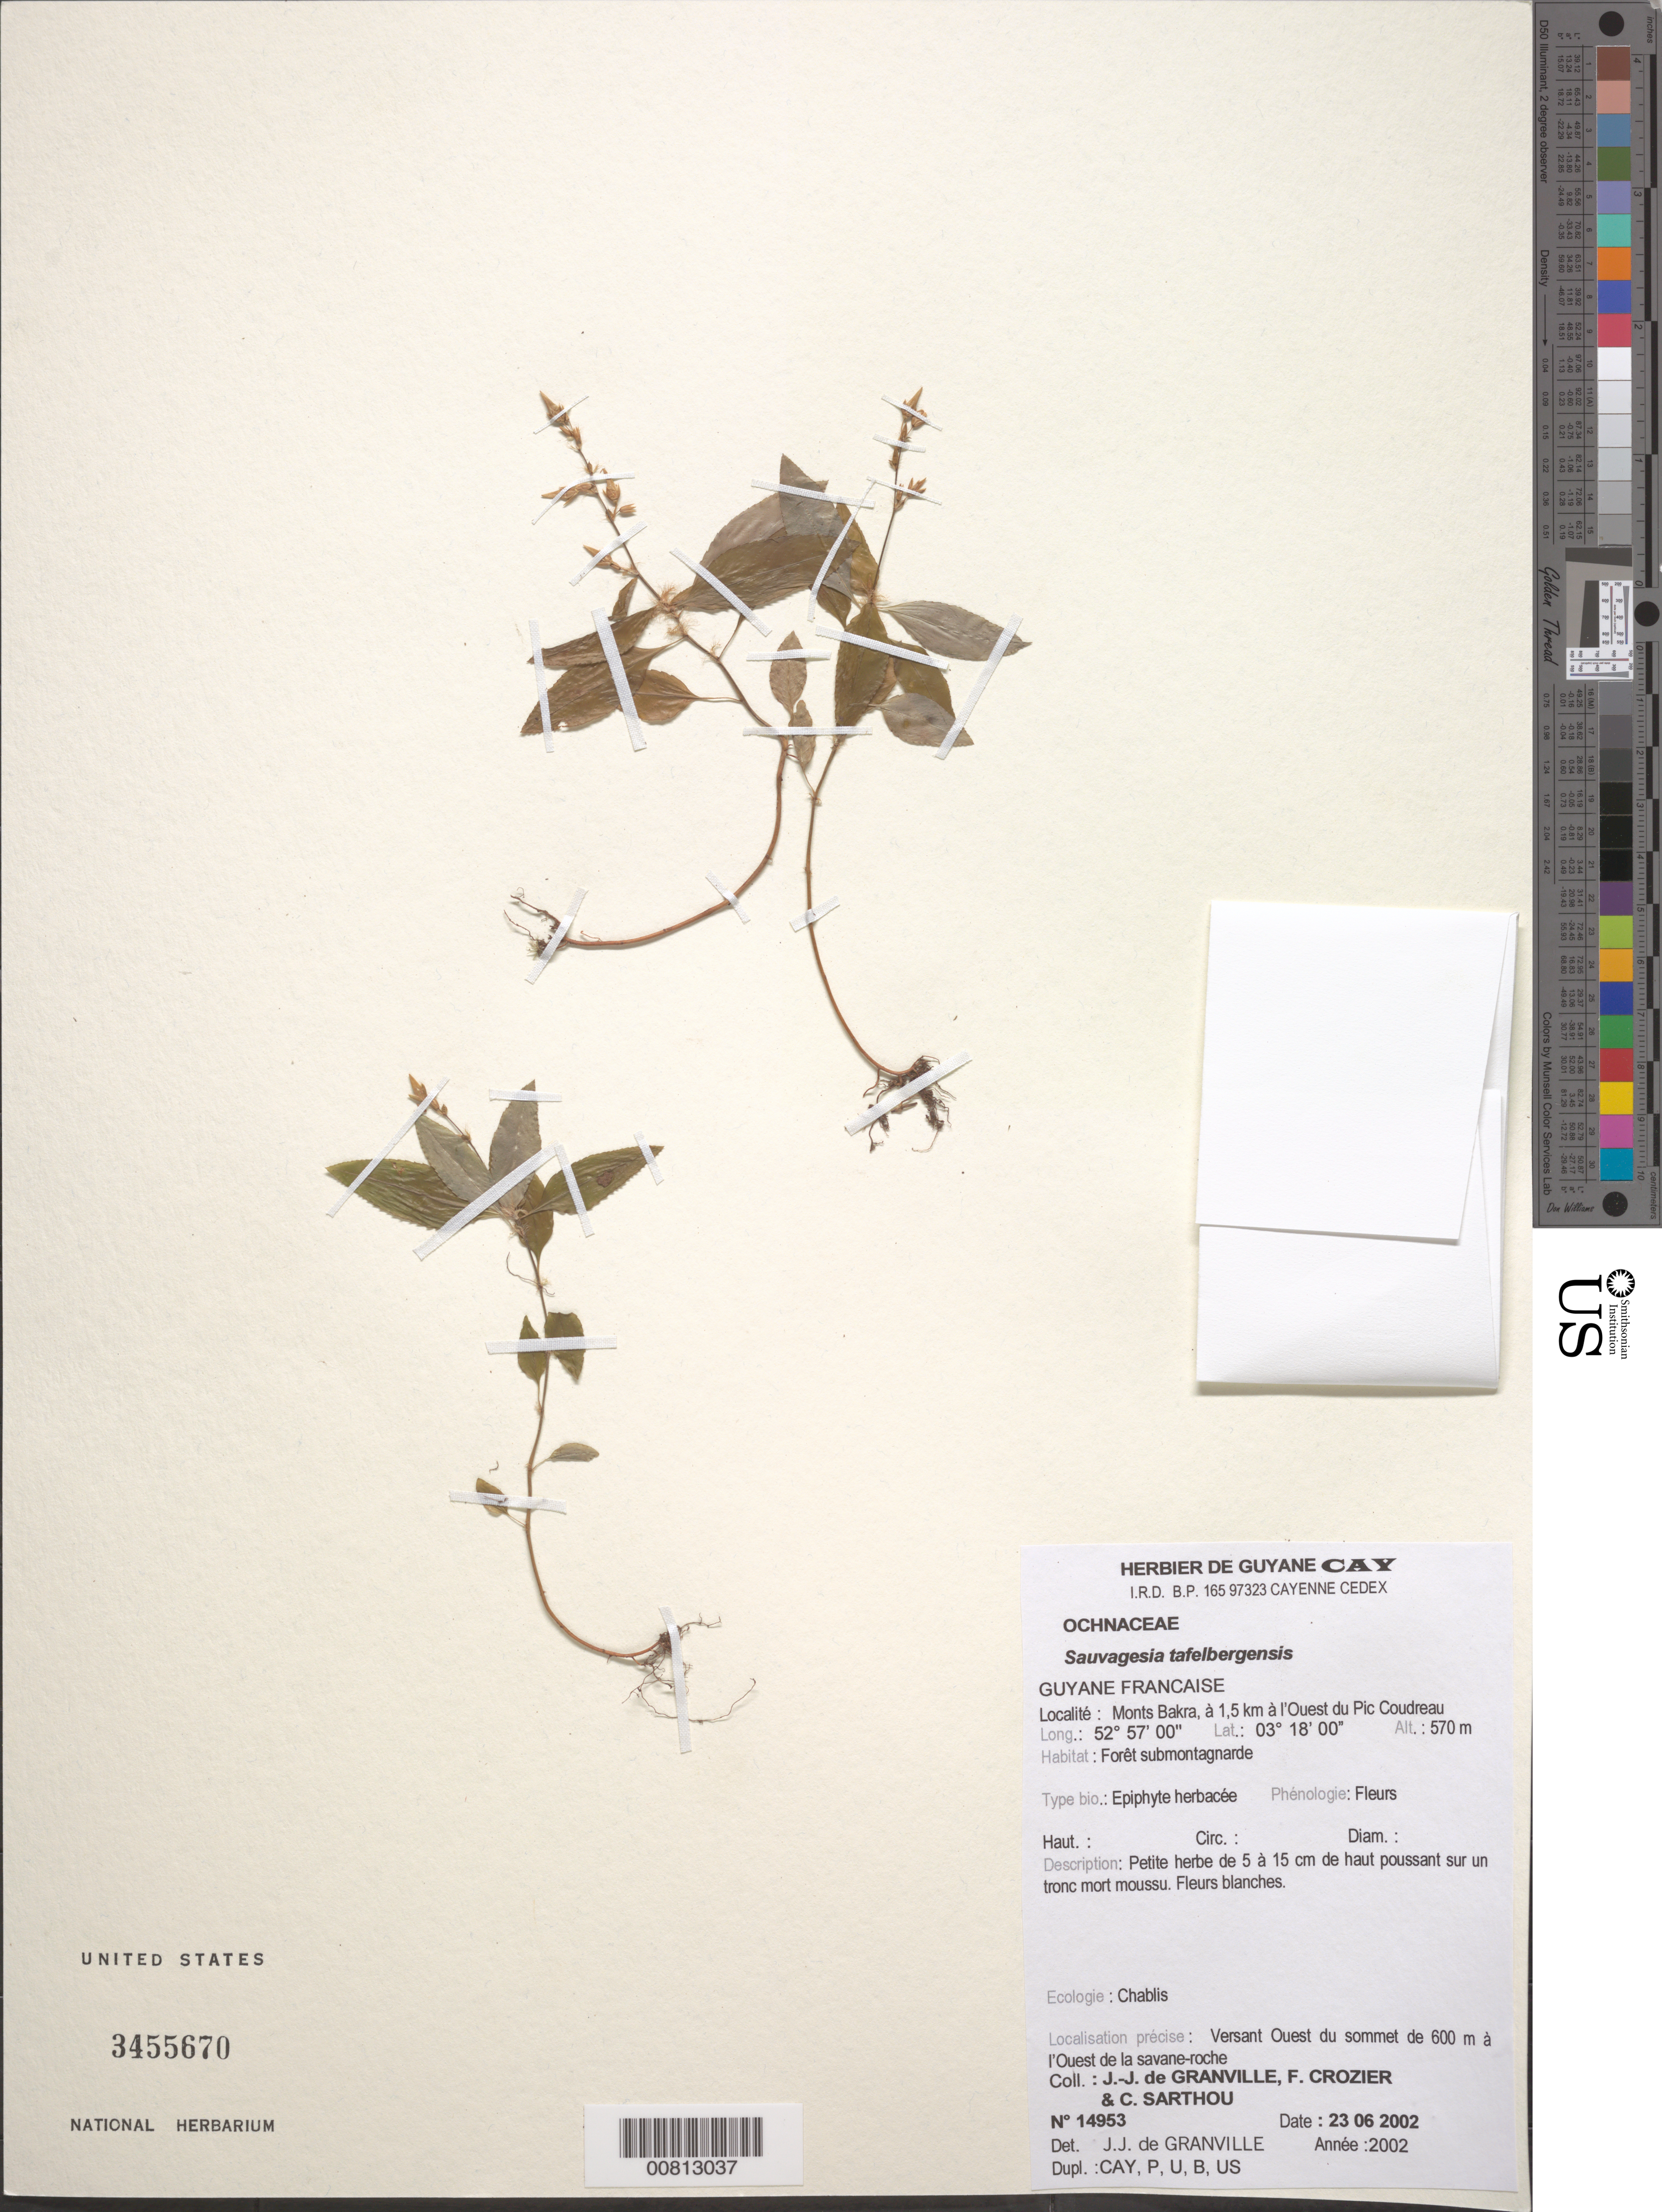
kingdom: Plantae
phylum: Tracheophyta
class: Magnoliopsida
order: Malpighiales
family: Ochnaceae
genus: Sauvagesia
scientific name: Sauvagesia tafelbergensis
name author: Sastre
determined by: Granville, J. J. de, (CAY), Institut de Recherche pour le Developpement (IRD) (FRENCH GUIANA)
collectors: J.-J. de Granville, F. Crozier & C. Sarthou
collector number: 14953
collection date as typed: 23-Jun-02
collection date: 2002-06-23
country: French Guiana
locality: Monts Bakra, 1.5 km a l'Ouest du Pic Coudreau, versant ouest du sommet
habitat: Forêt submontagnarde; chablis, poussant sur un tronc mort moussu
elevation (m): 570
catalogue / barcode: US 3455670